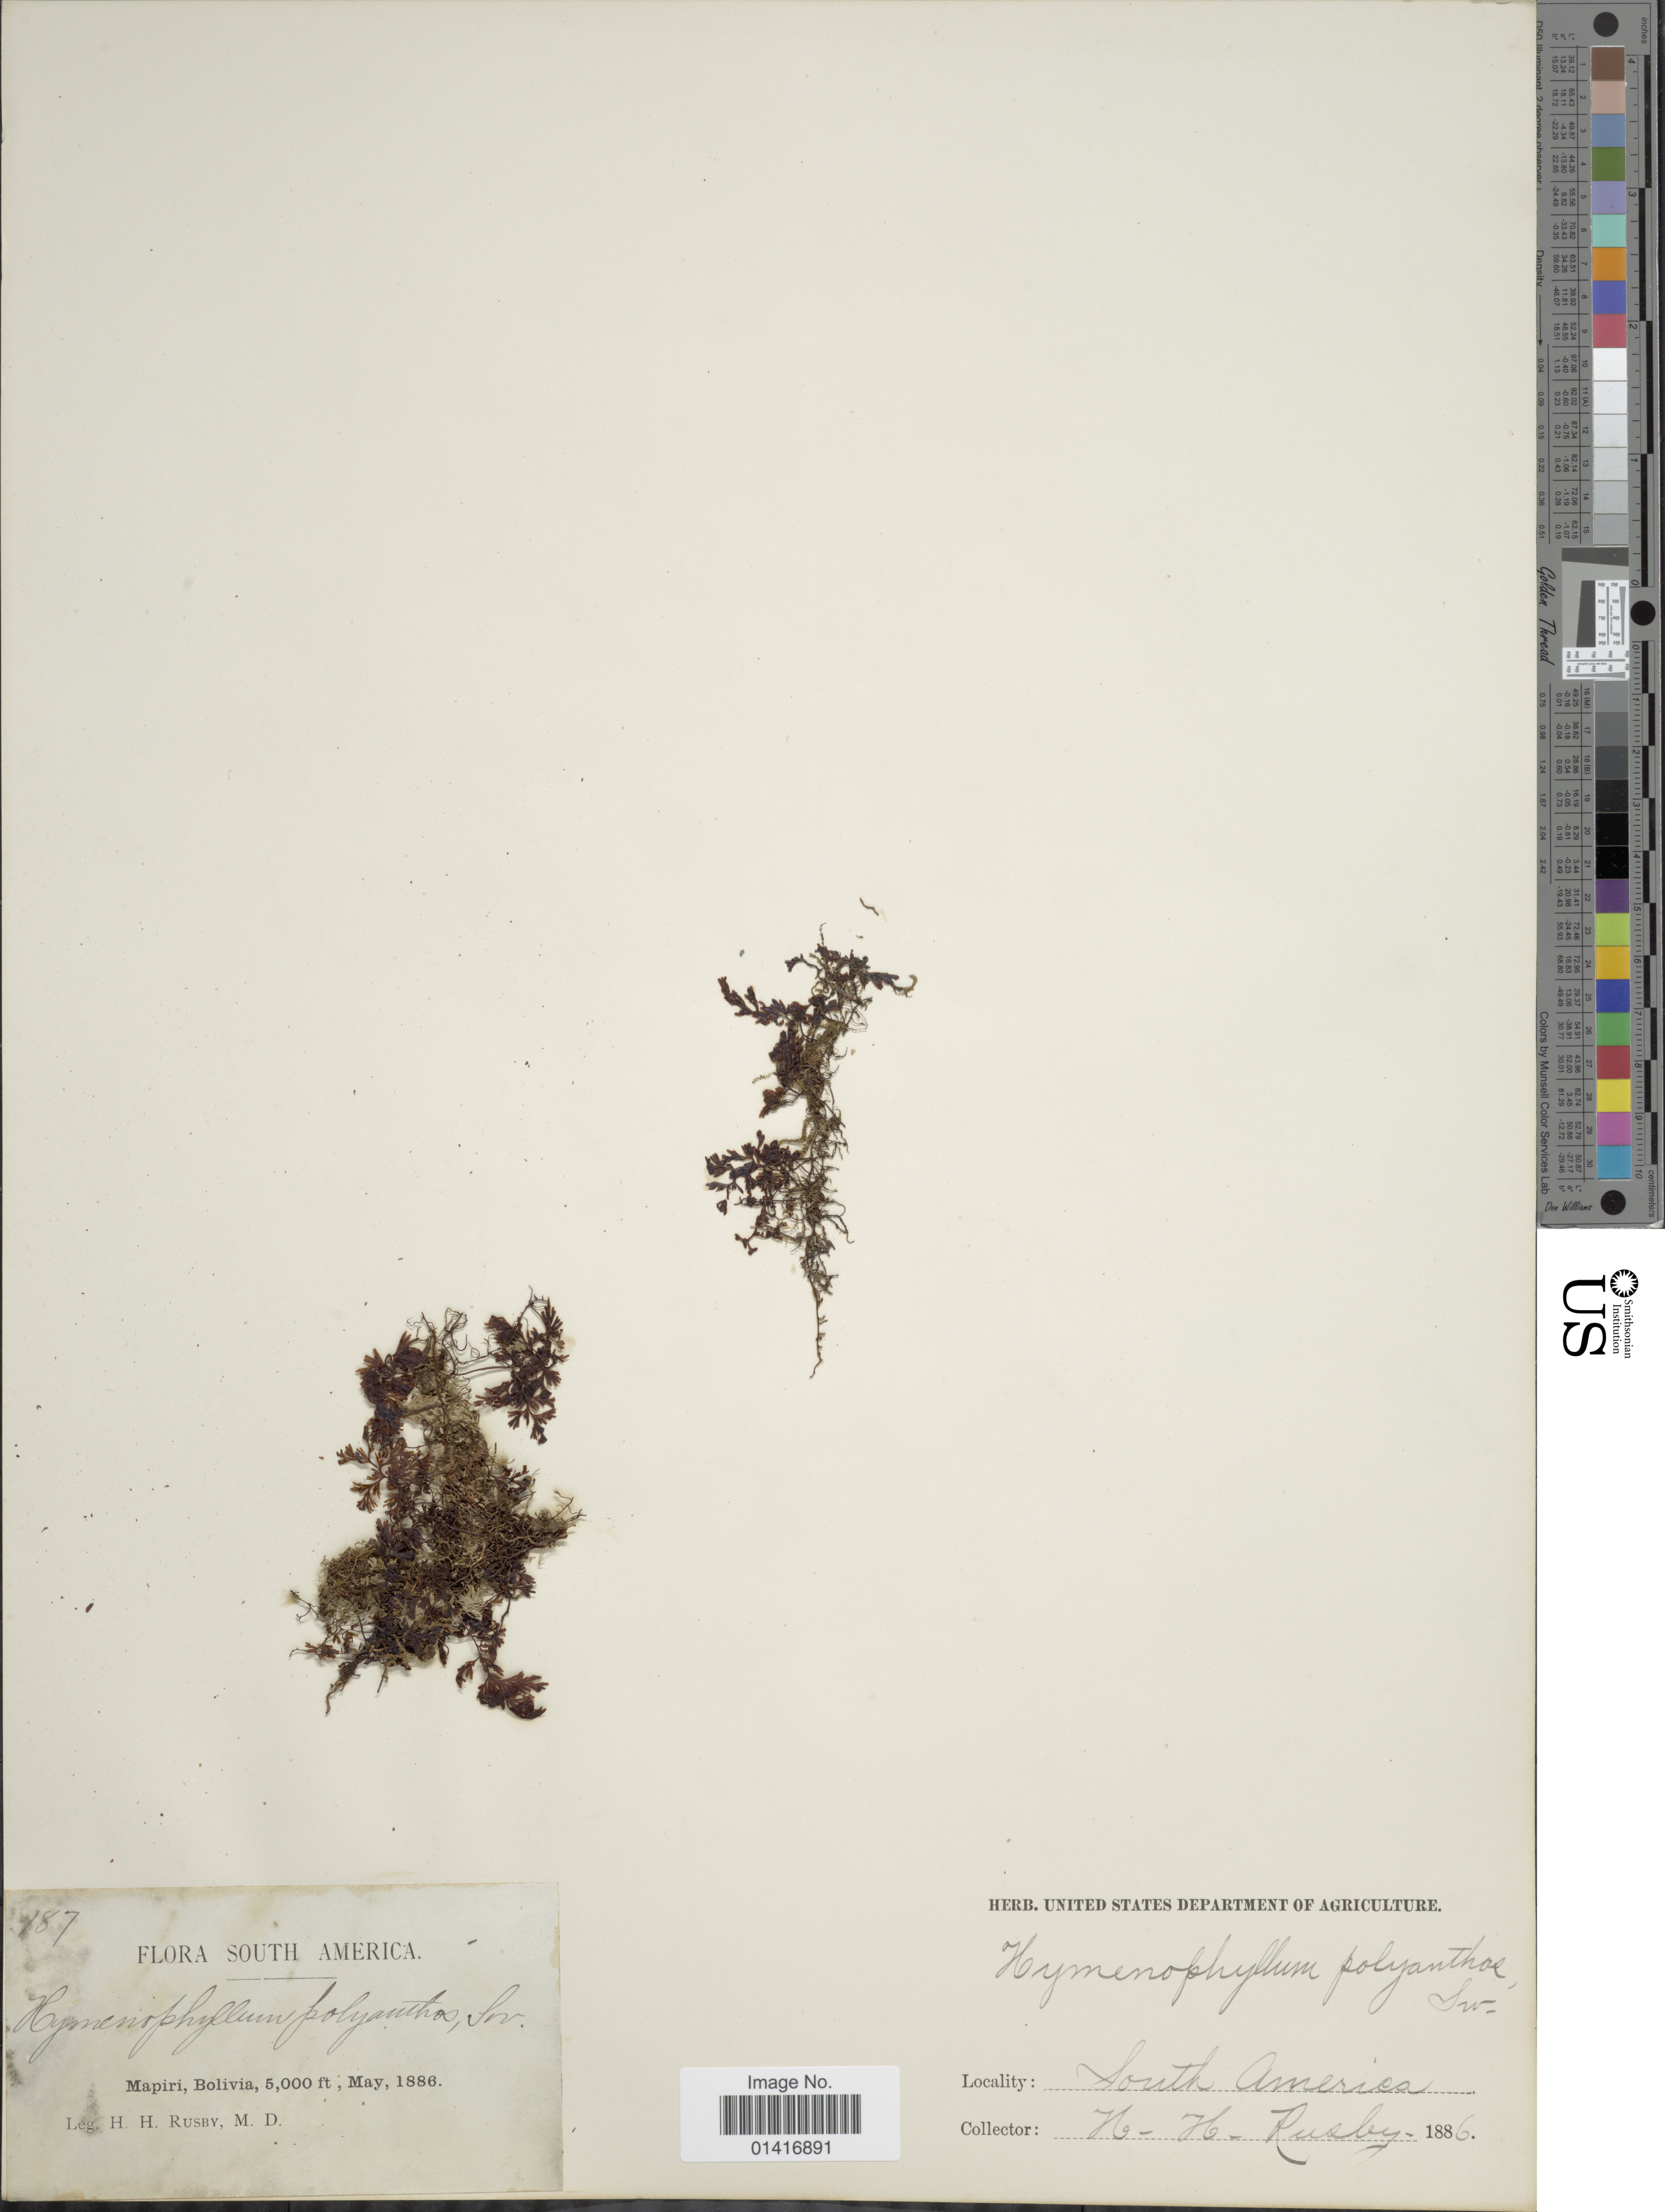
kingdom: Plantae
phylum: Tracheophyta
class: Polypodiopsida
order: Hymenophyllales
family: Hymenophyllaceae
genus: Hymenophyllum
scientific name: Hymenophyllum polyanthos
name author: (Sw.) Sw.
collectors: H. H. Rusby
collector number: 187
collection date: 1886-05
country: Bolivia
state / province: La Páz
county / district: Larecaja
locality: Mapiri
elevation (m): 1524